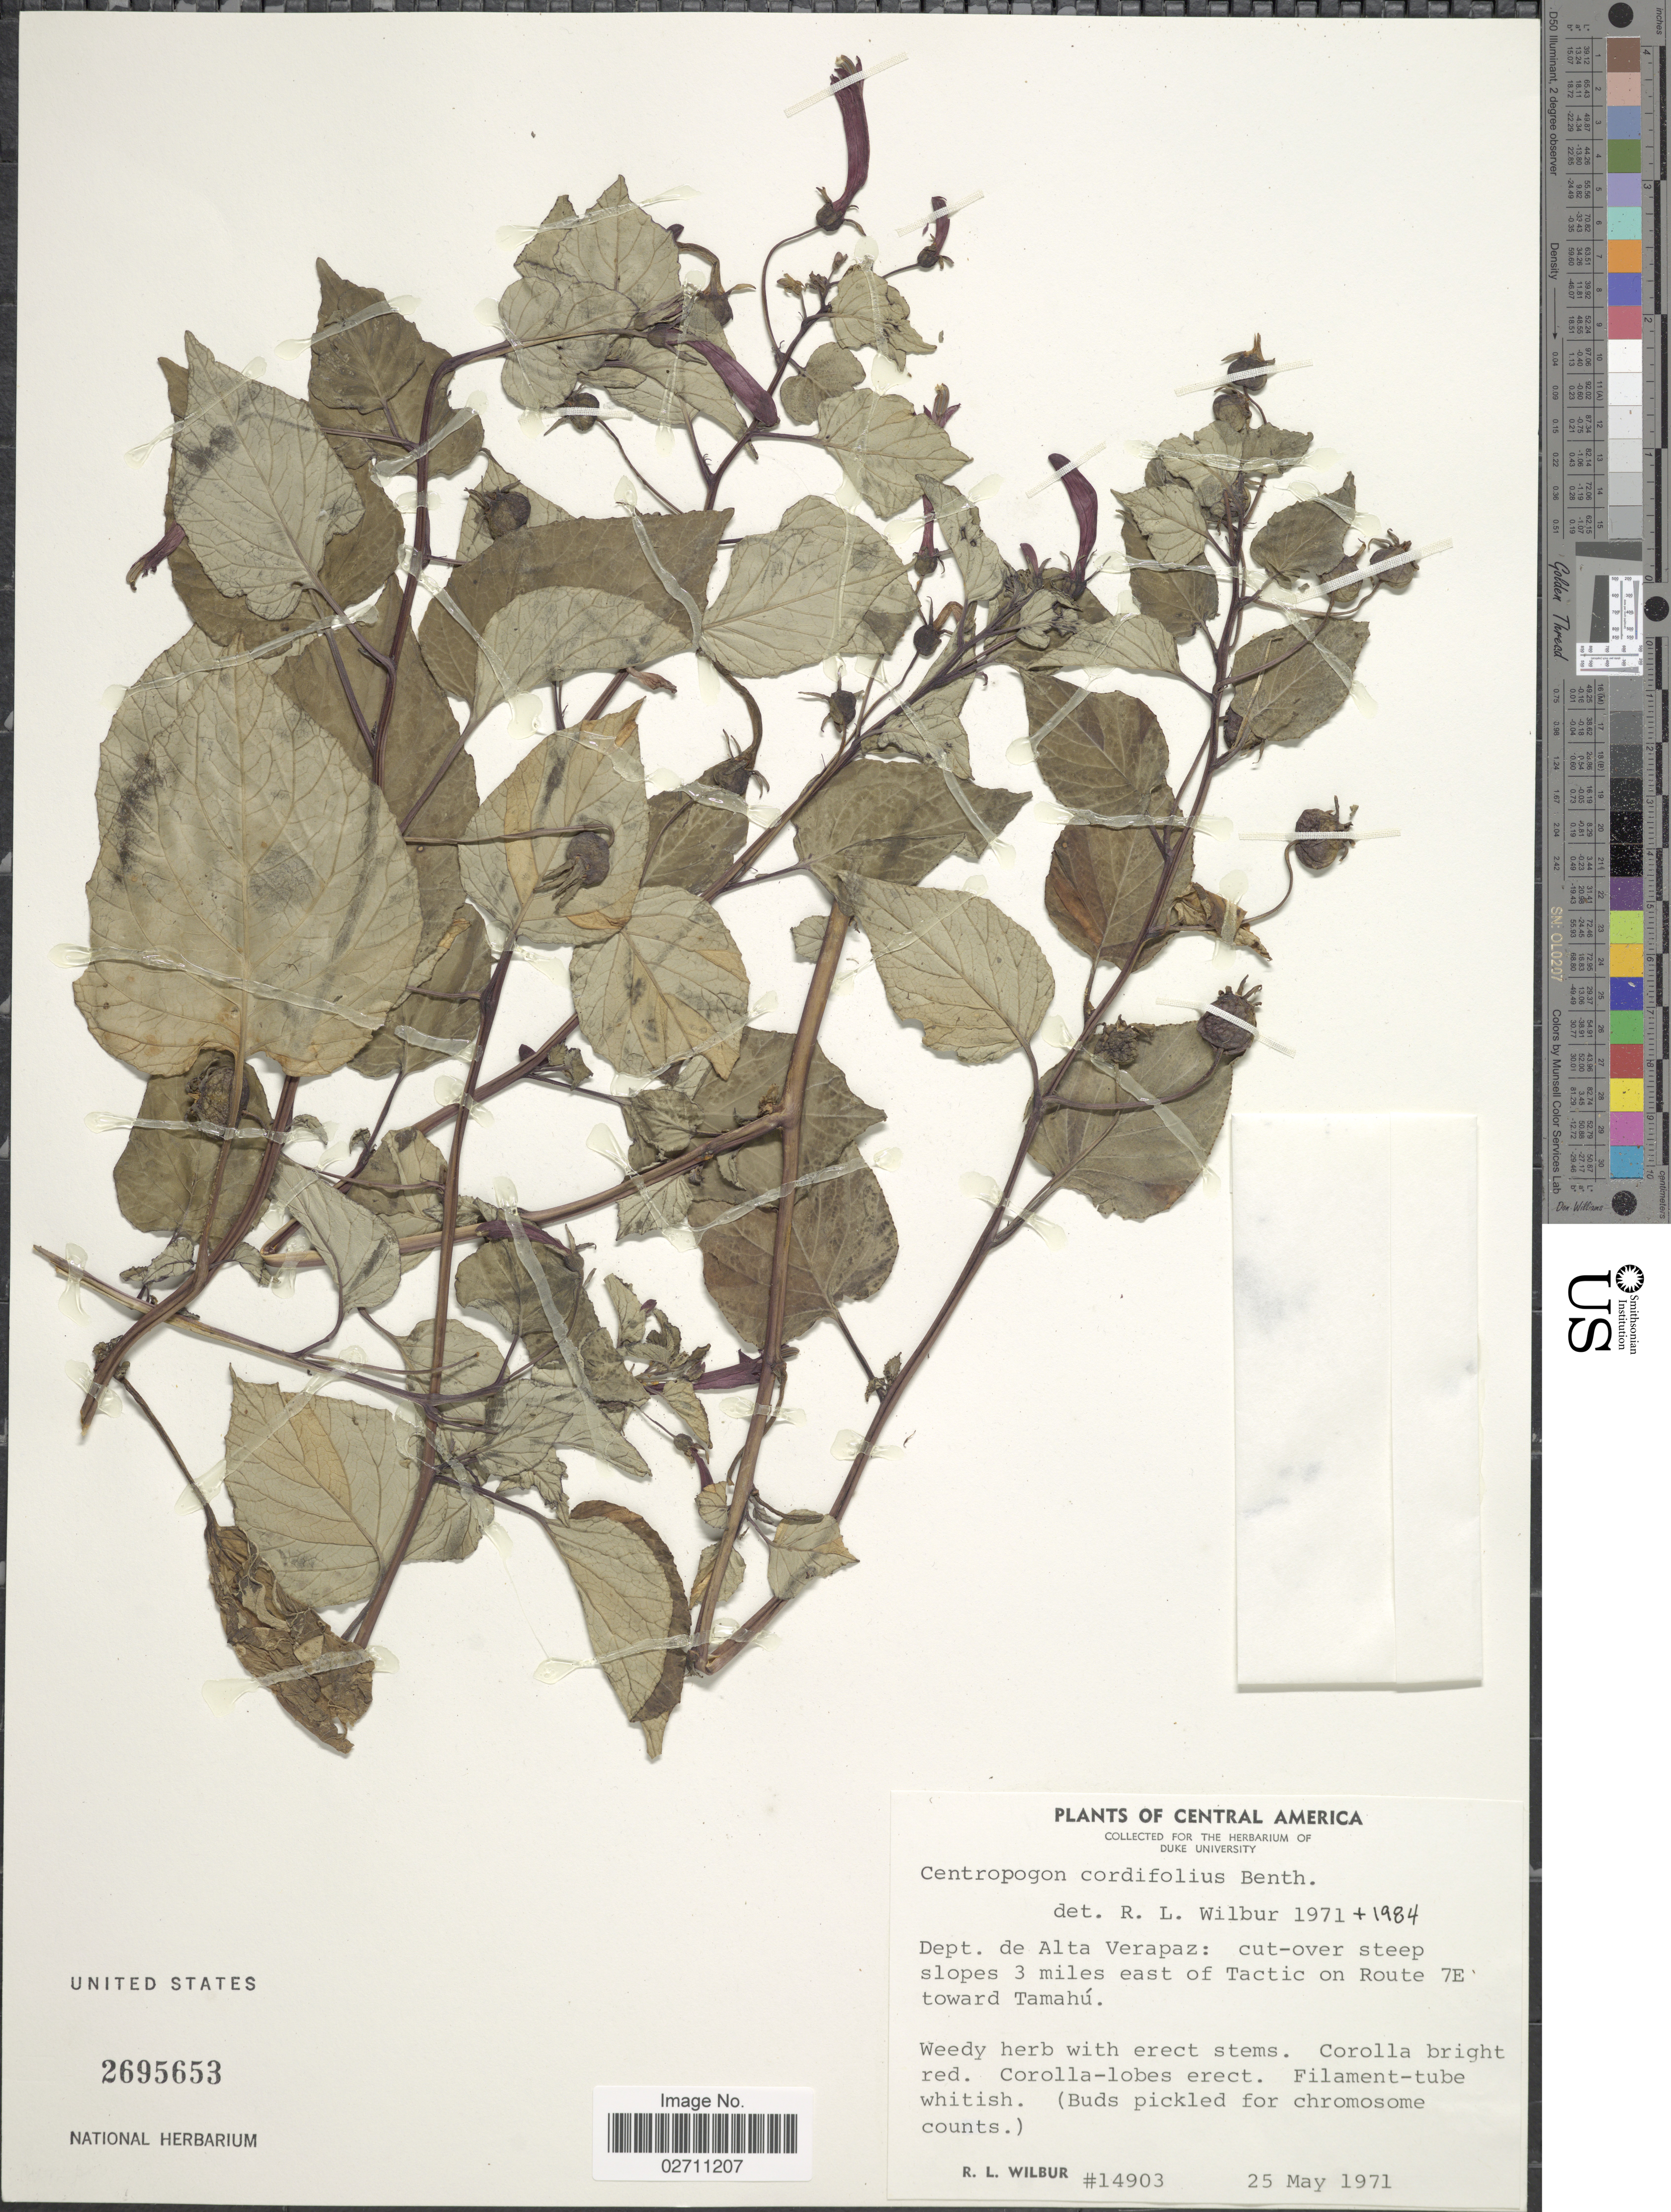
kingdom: Plantae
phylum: Tracheophyta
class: Magnoliopsida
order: Asterales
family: Campanulaceae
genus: Centropogon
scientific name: Centropogon cordifolius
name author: Benth.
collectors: R. L. Wilbur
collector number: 14903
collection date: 1971-05-25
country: Guatemala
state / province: Alta Verapaz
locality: Cut-over steep slopes 3 miles east of Tactic on Route 7E toward Tamahu.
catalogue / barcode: US 2695653